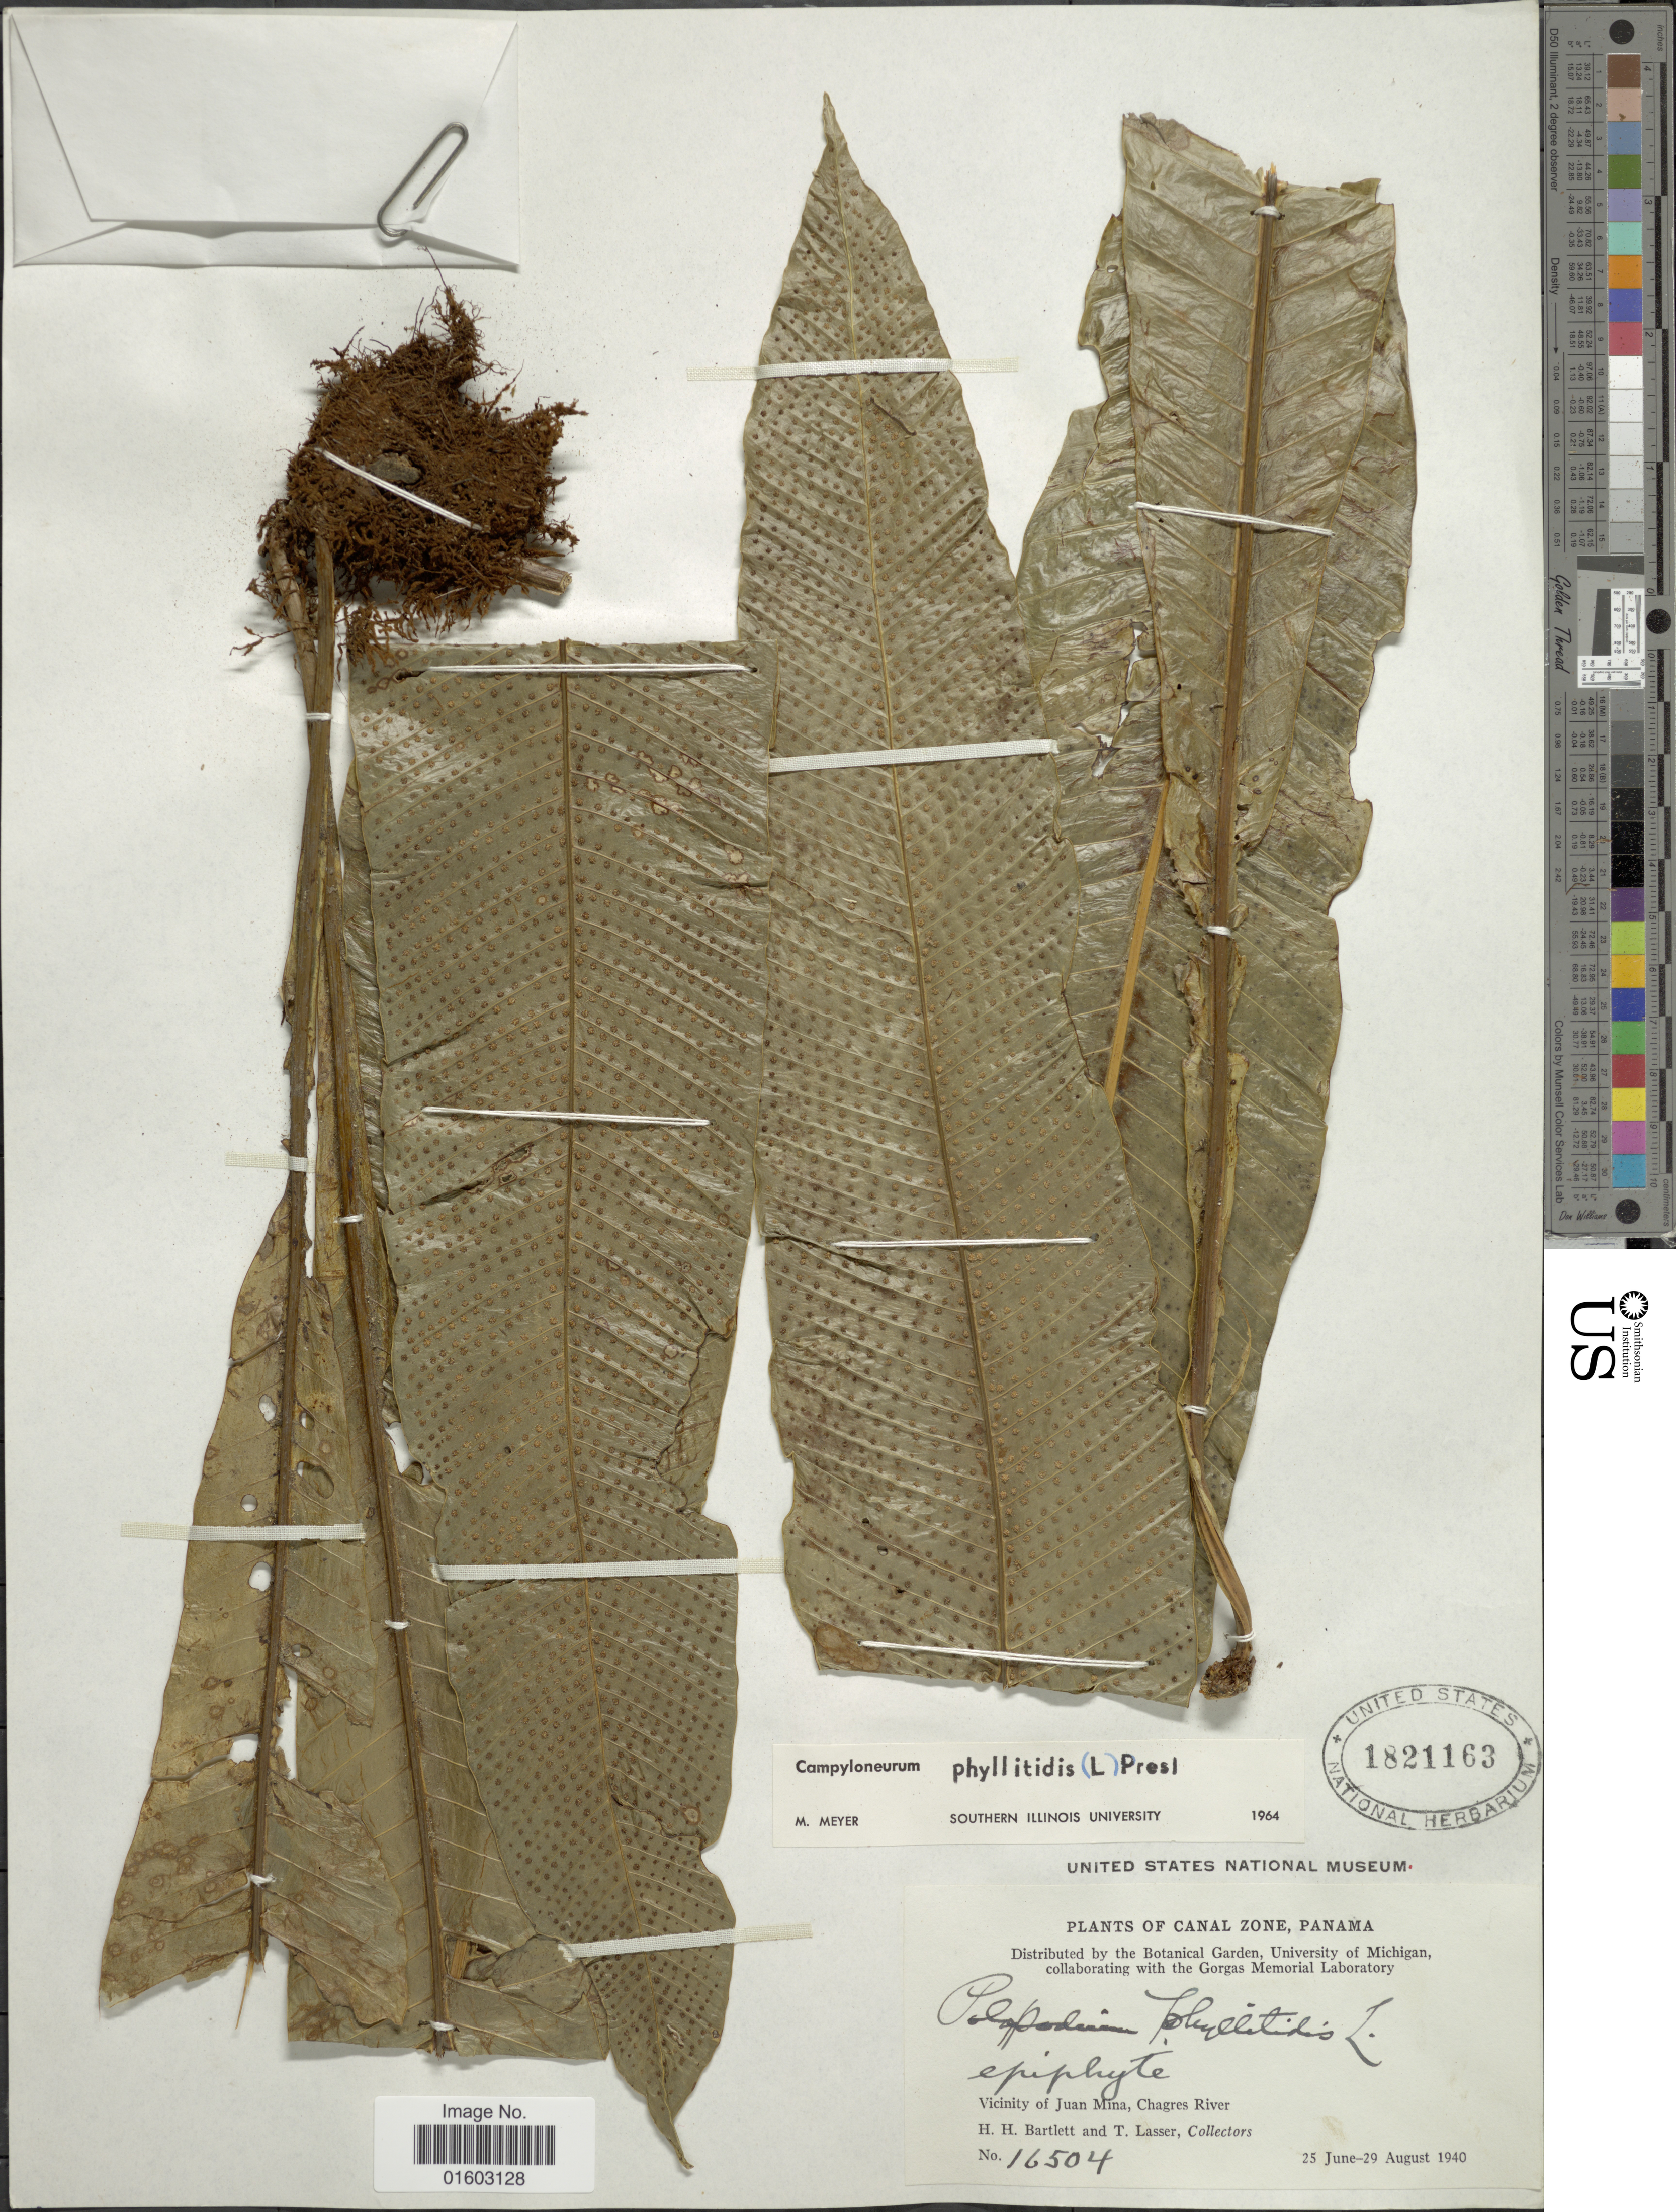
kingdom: Plantae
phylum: Tracheophyta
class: Polypodiopsida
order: Polypodiales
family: Polypodiaceae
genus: Campyloneurum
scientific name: Campyloneurum phyllitidis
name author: (L.) C. Presl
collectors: H. H. Bartlett & T. Lasser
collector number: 16504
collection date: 1940-06-25/1940-08-29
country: Panama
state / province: Colón / Panamá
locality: Canal Zone. Vicinity of Juan Mina, Chagres River.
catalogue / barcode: US 1821163